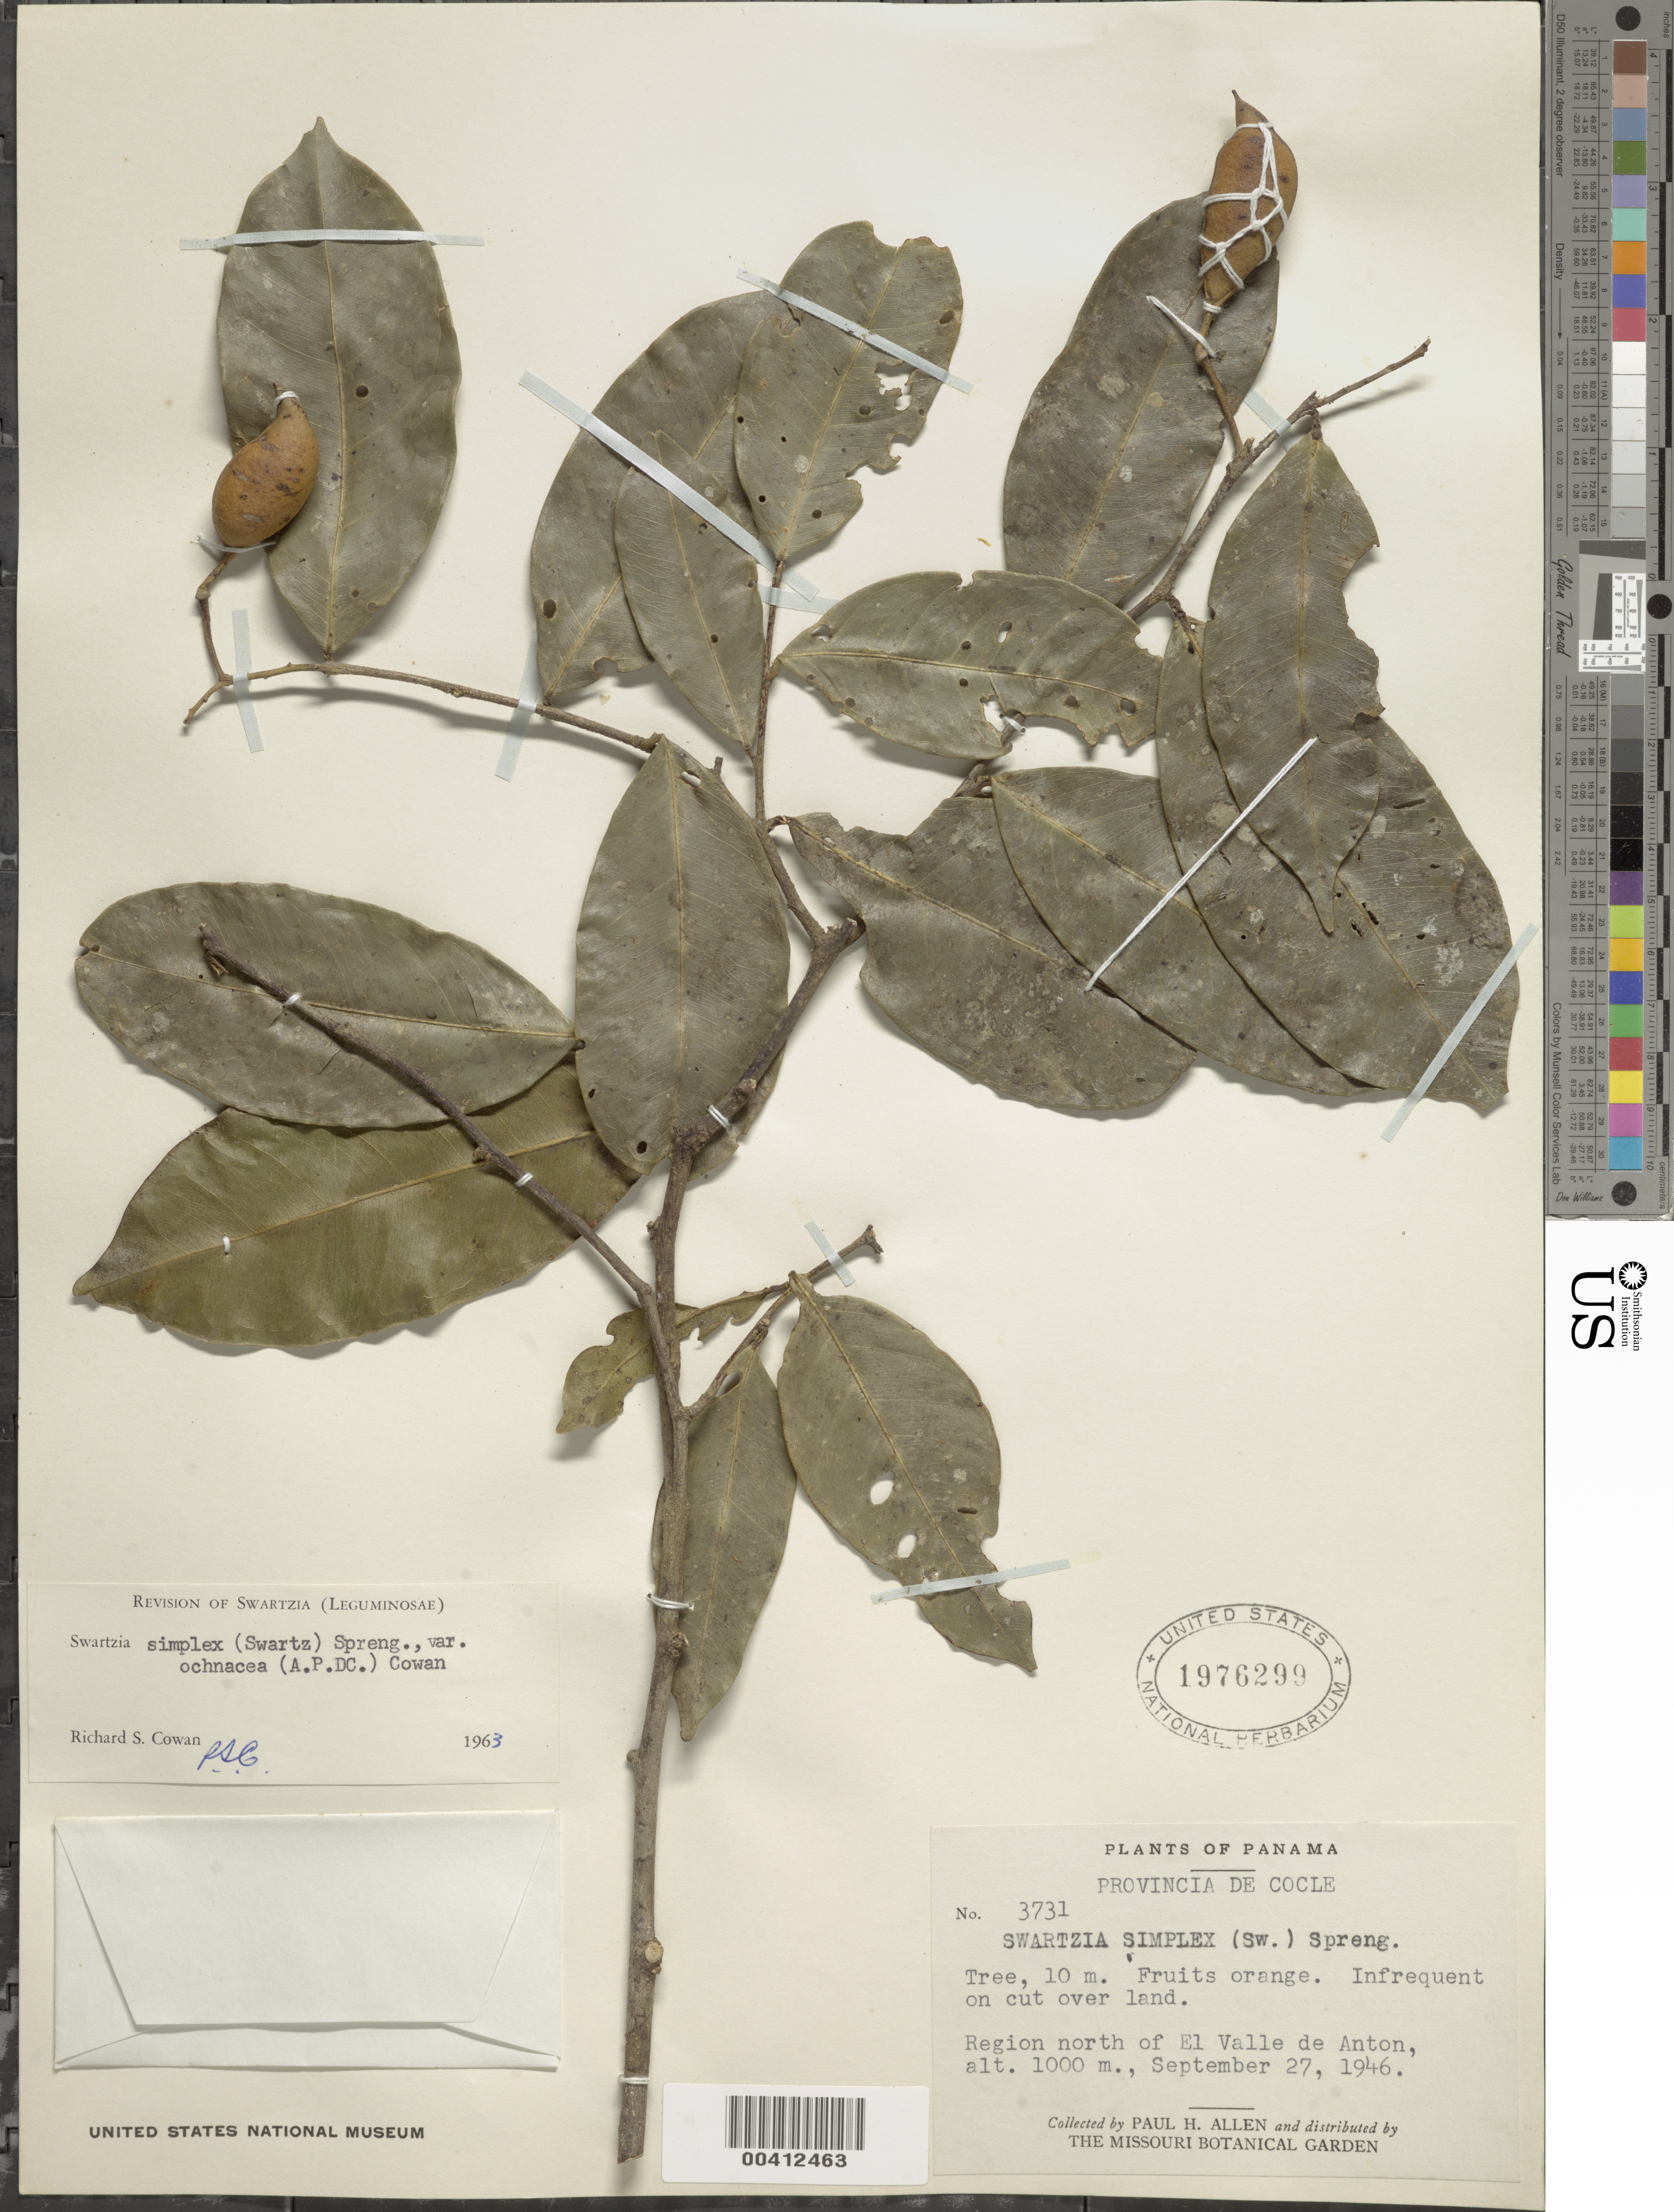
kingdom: Plantae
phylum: Tracheophyta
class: Magnoliopsida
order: Fabales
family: Fabaceae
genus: Swartzia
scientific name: Swartzia simplex var. ochnacea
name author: (DC.) R.S. Cowan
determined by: Cowan, R. S.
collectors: P. H. Allen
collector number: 3731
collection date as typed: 27 Sep 1946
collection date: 1946-09-27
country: Panama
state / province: Coclé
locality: N of el Valle De Anton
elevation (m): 1000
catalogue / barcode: US 1976299